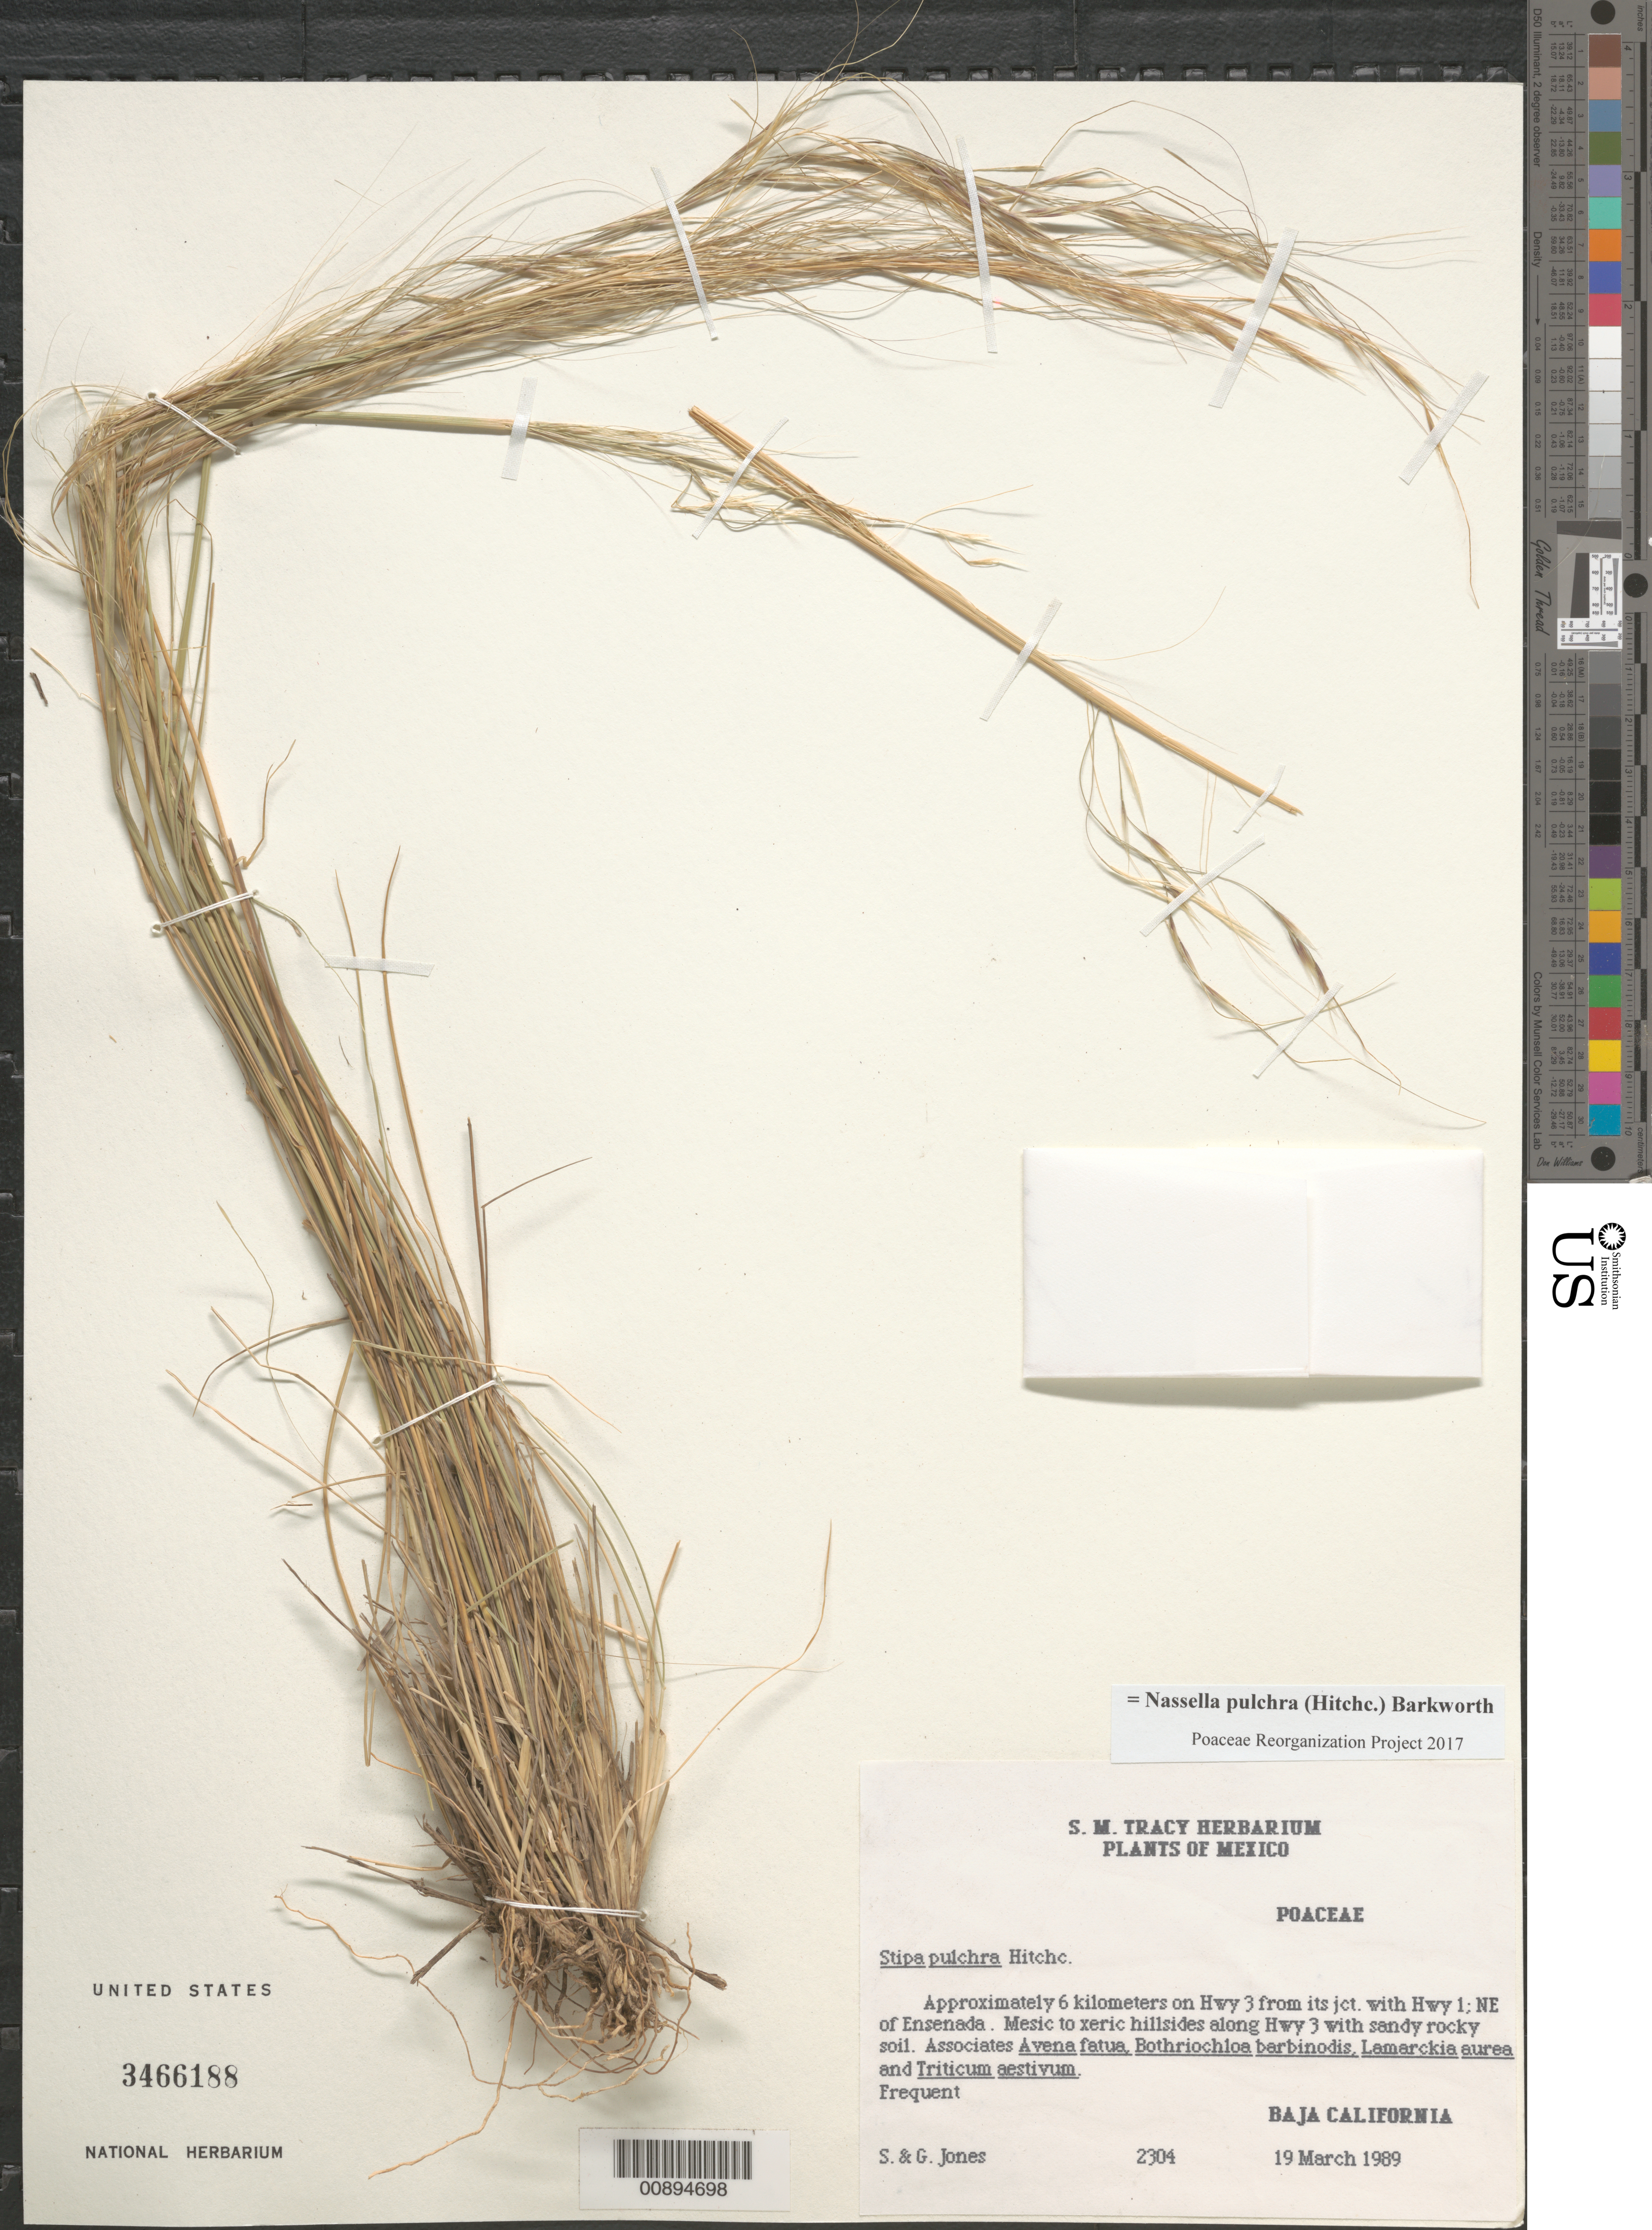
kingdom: Plantae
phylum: Tracheophyta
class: Liliopsida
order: Poales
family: Poaceae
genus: Nassella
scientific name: Nassella pulchra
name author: (Hitchc.) Barkworth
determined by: Poaceae Reorganization Project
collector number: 2304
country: Mexico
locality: Baja California, NE of Ensenada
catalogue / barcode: US 3466188